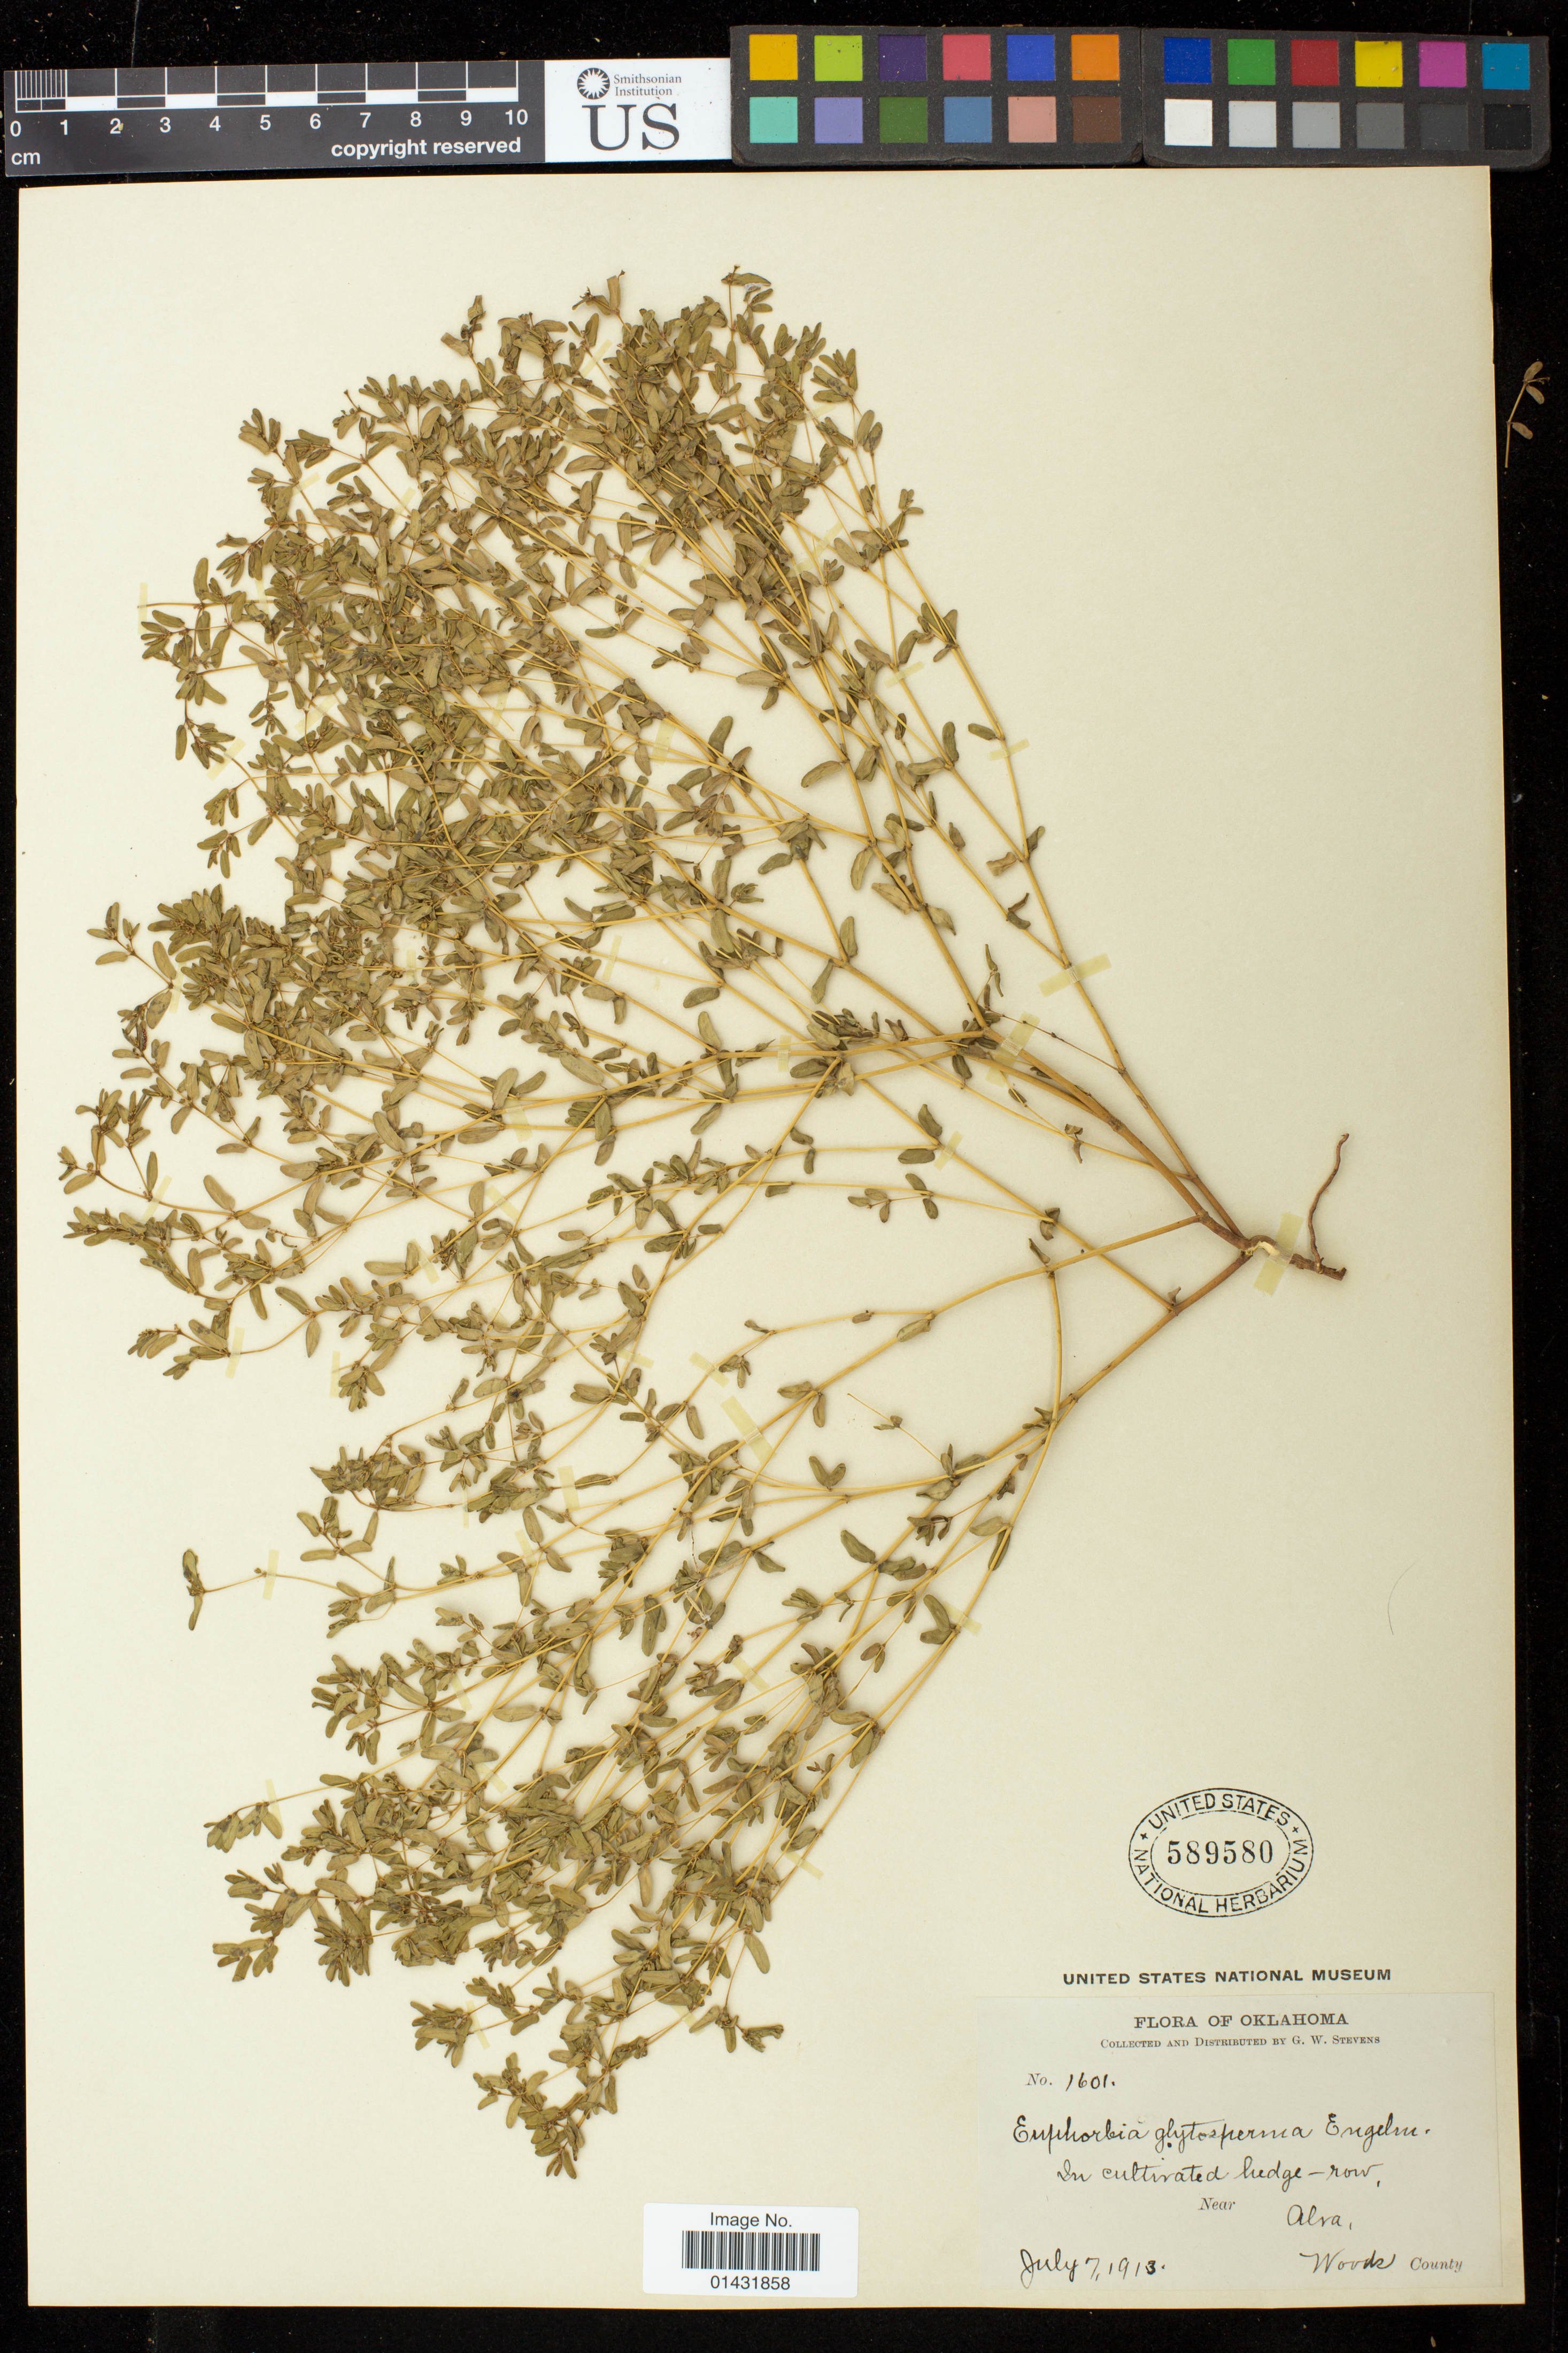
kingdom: Plantae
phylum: Tracheophyta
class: Magnoliopsida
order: Malpighiales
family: Euphorbiaceae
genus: Euphorbia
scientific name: Euphorbia glyptosperma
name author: Engelm.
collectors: G. W. Stevens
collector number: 1601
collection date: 1913-07-07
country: United States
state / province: Oklahoma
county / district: Woods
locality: In cultivated hedge-row, near Alva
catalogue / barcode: US 589580